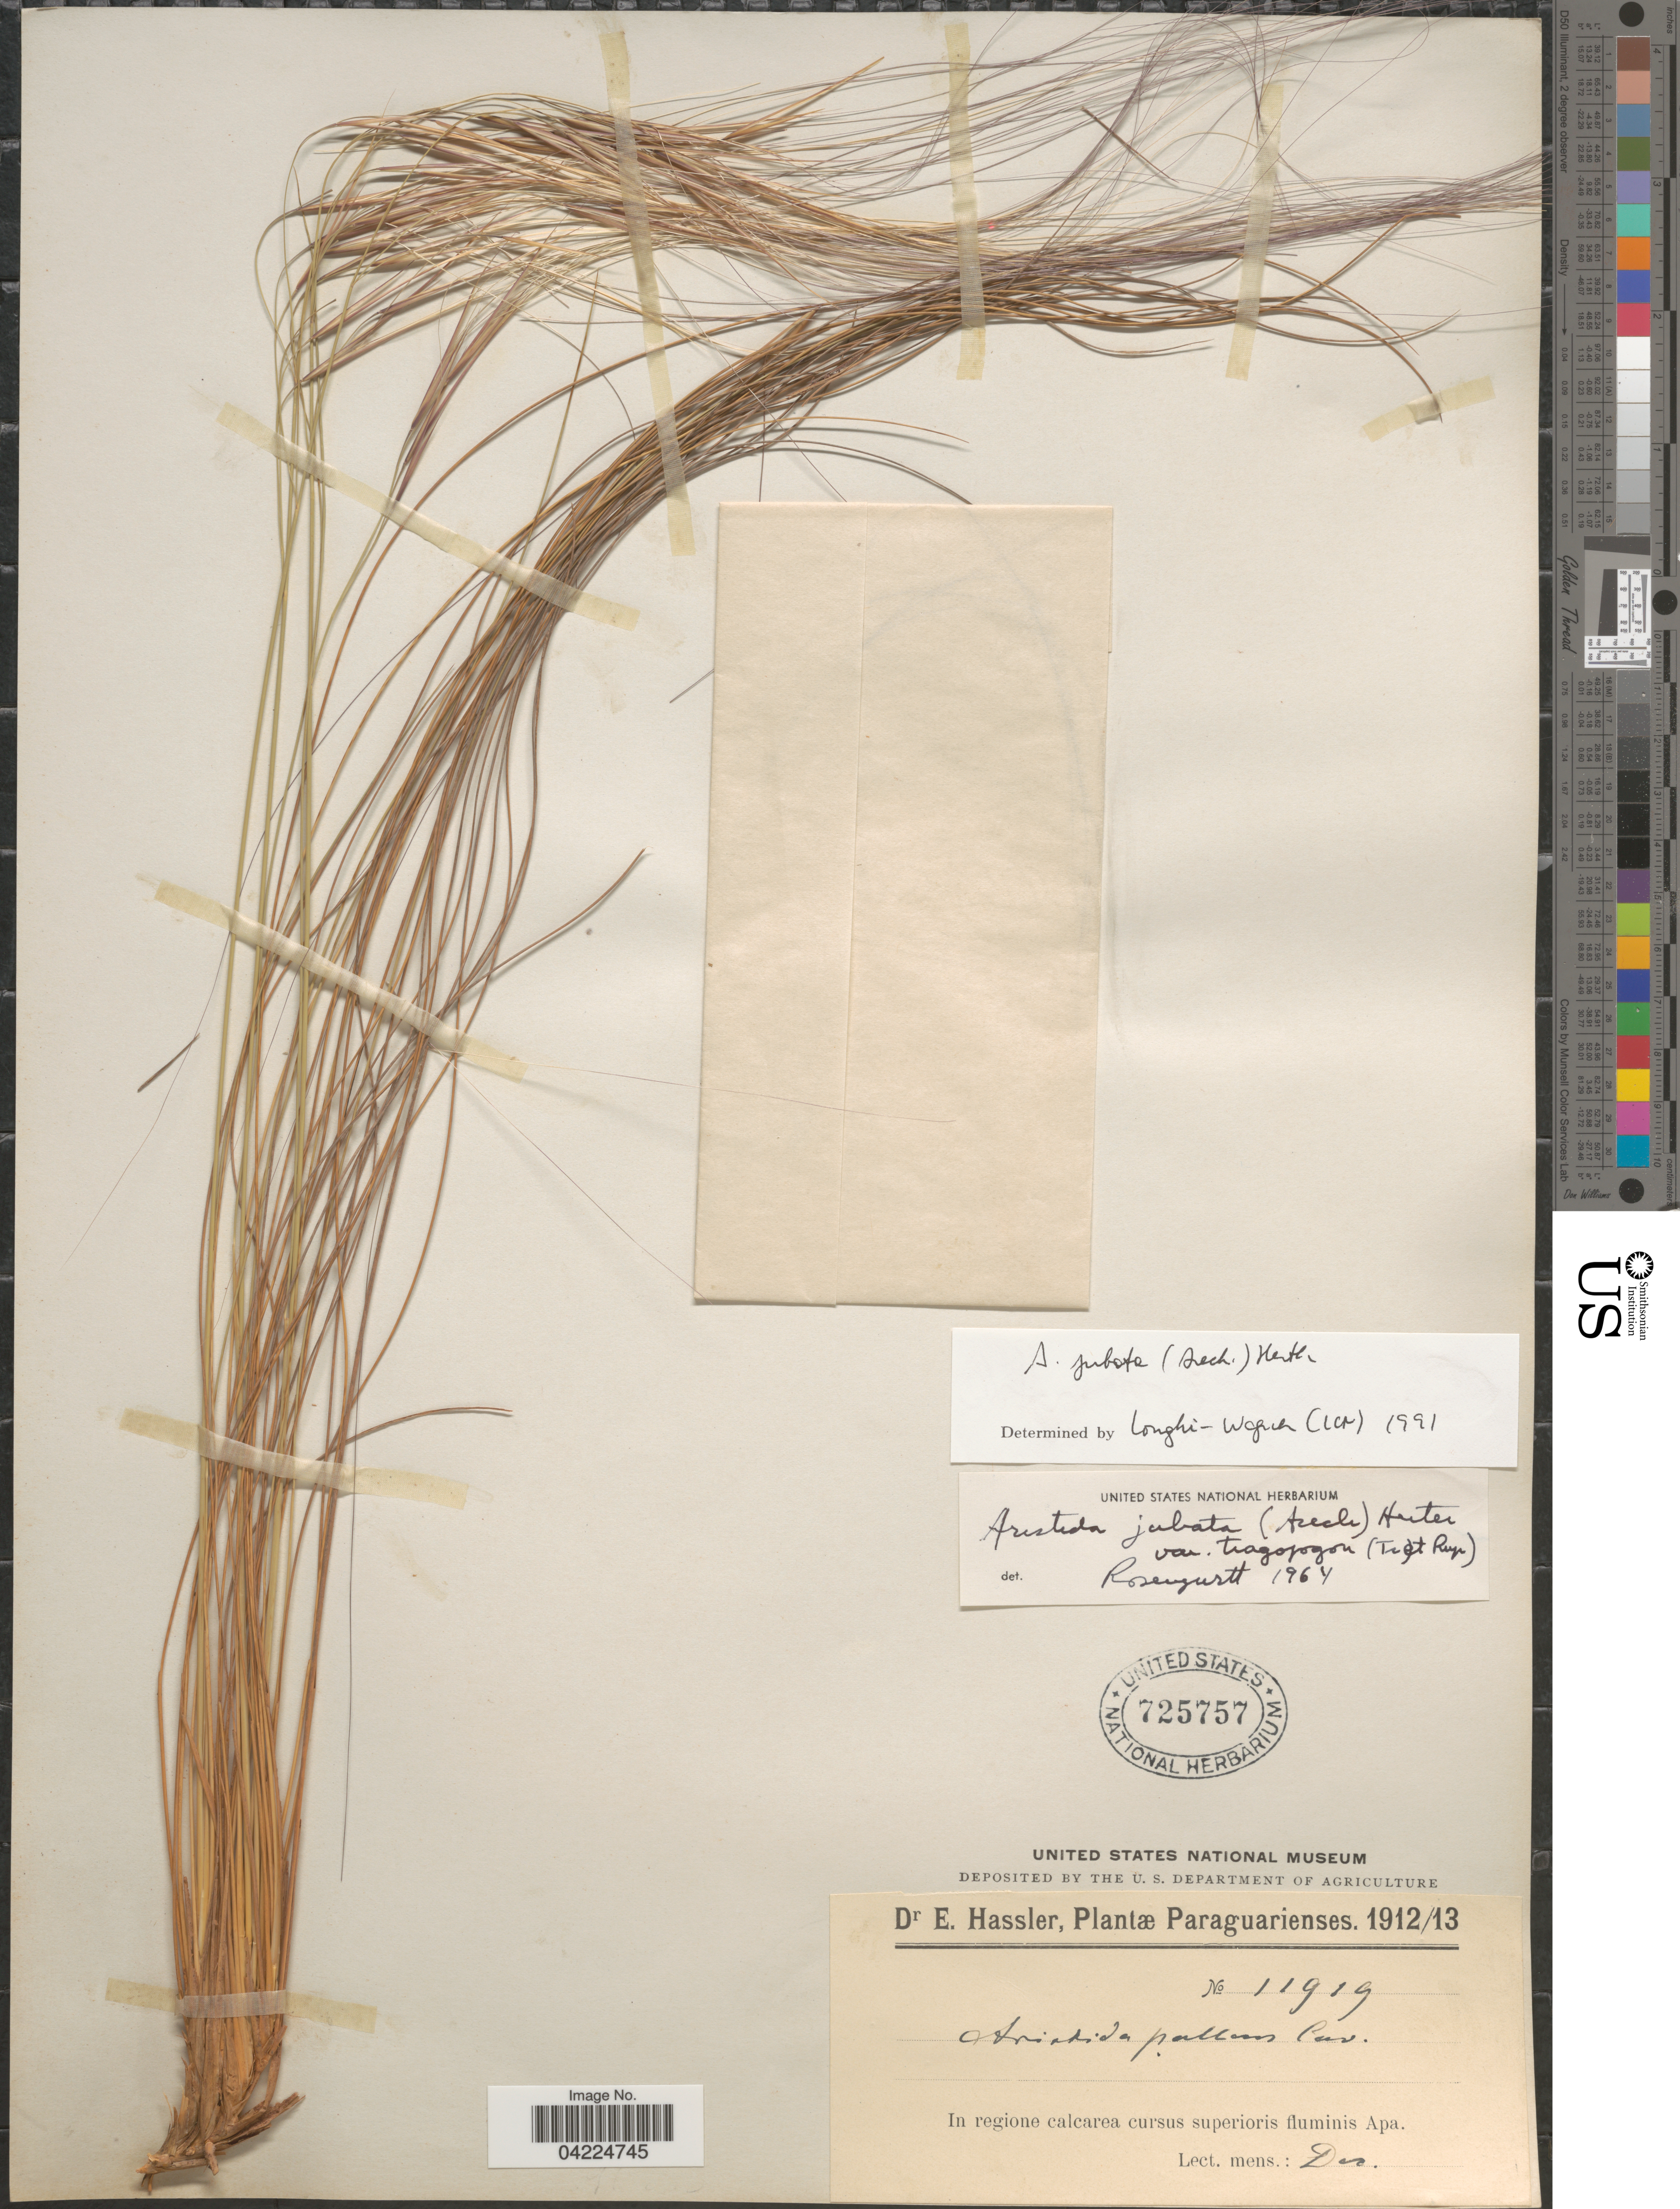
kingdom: Plantae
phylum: Tracheophyta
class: Liliopsida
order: Poales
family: Poaceae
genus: Aristida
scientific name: Aristida jubata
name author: (Arechav.) Herter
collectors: E. Hassler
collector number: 11919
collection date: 1912-12/1913-12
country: Paraguay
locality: In regione calcarea cursus superioris fluminis Apa.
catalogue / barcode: US 725757